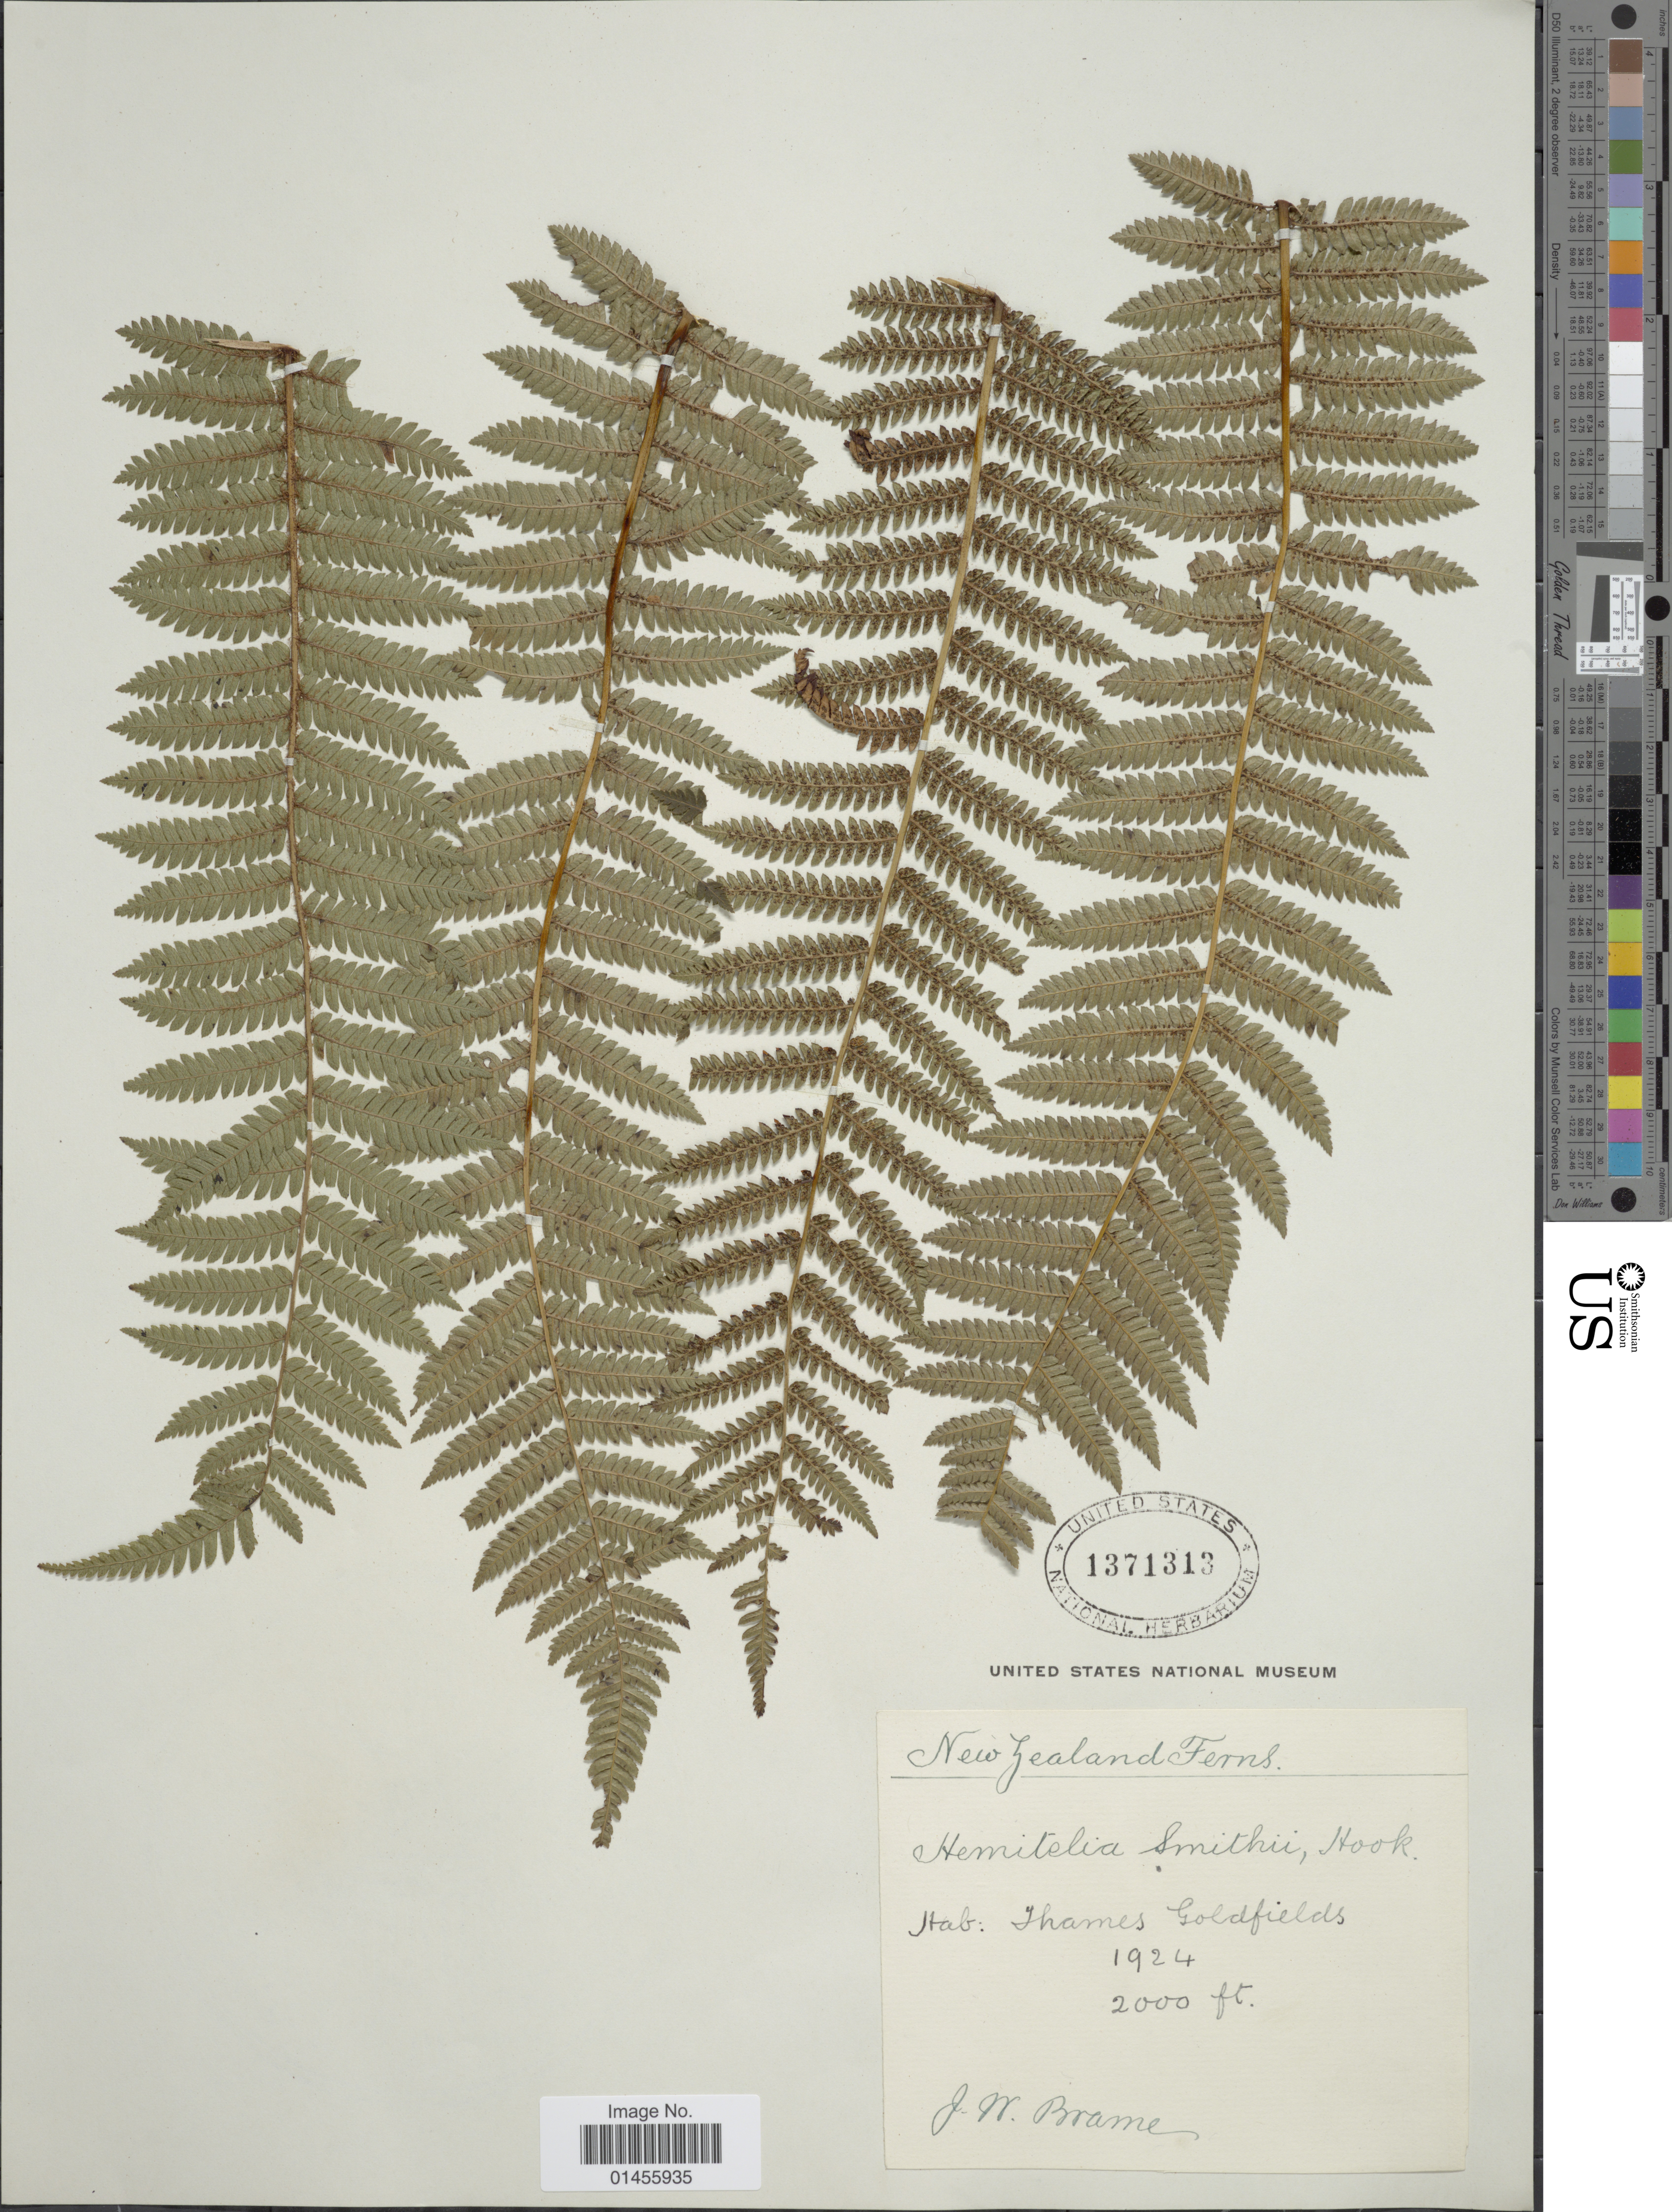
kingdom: Plantae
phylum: Tracheophyta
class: Polypodiopsida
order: Cyatheales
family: Cyatheaceae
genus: Alsophila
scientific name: Alsophila smithii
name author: (Hook.) R.M. Tryon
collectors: J. Brame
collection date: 1924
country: New Zealand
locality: Thames Goldfields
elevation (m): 610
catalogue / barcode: US 1371313